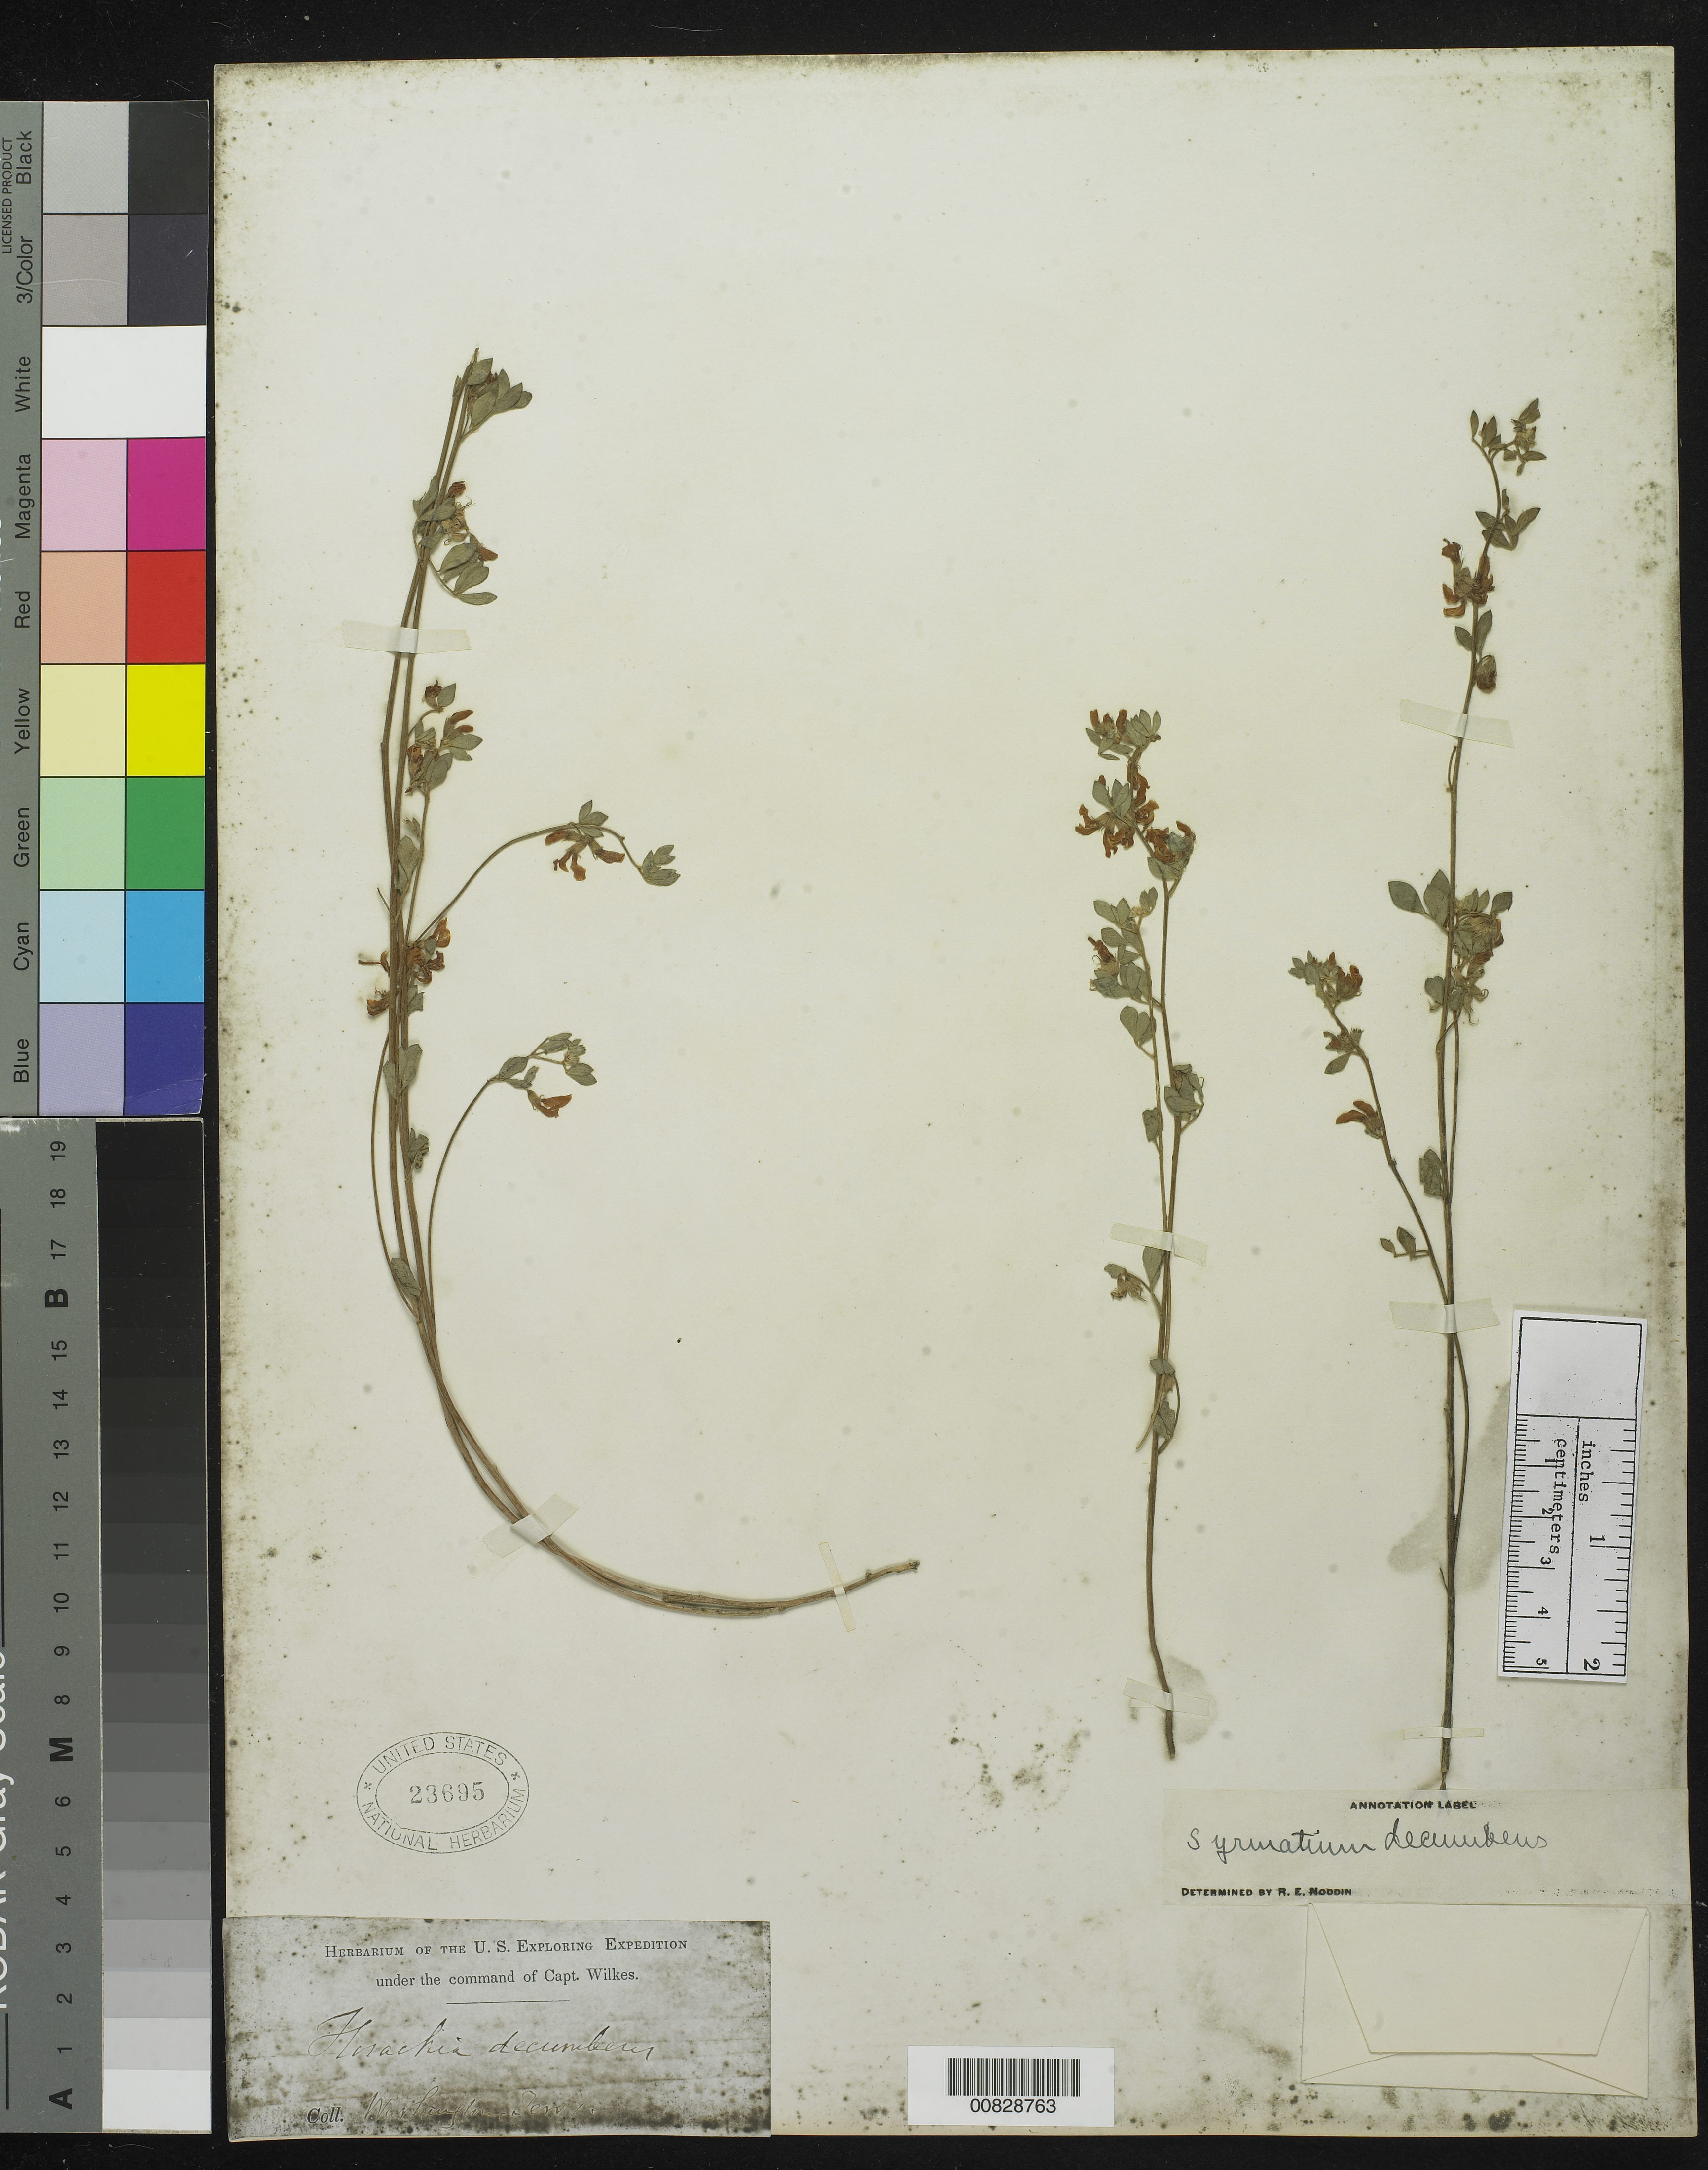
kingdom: Plantae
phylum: Tracheophyta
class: Magnoliopsida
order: Fabales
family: Fabaceae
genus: Syrmatium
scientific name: Syrmatium decumbens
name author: (Benth.) Greene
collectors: Wilkes Explor. Exped.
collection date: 1838/1842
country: United States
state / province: Washington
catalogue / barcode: US 23695